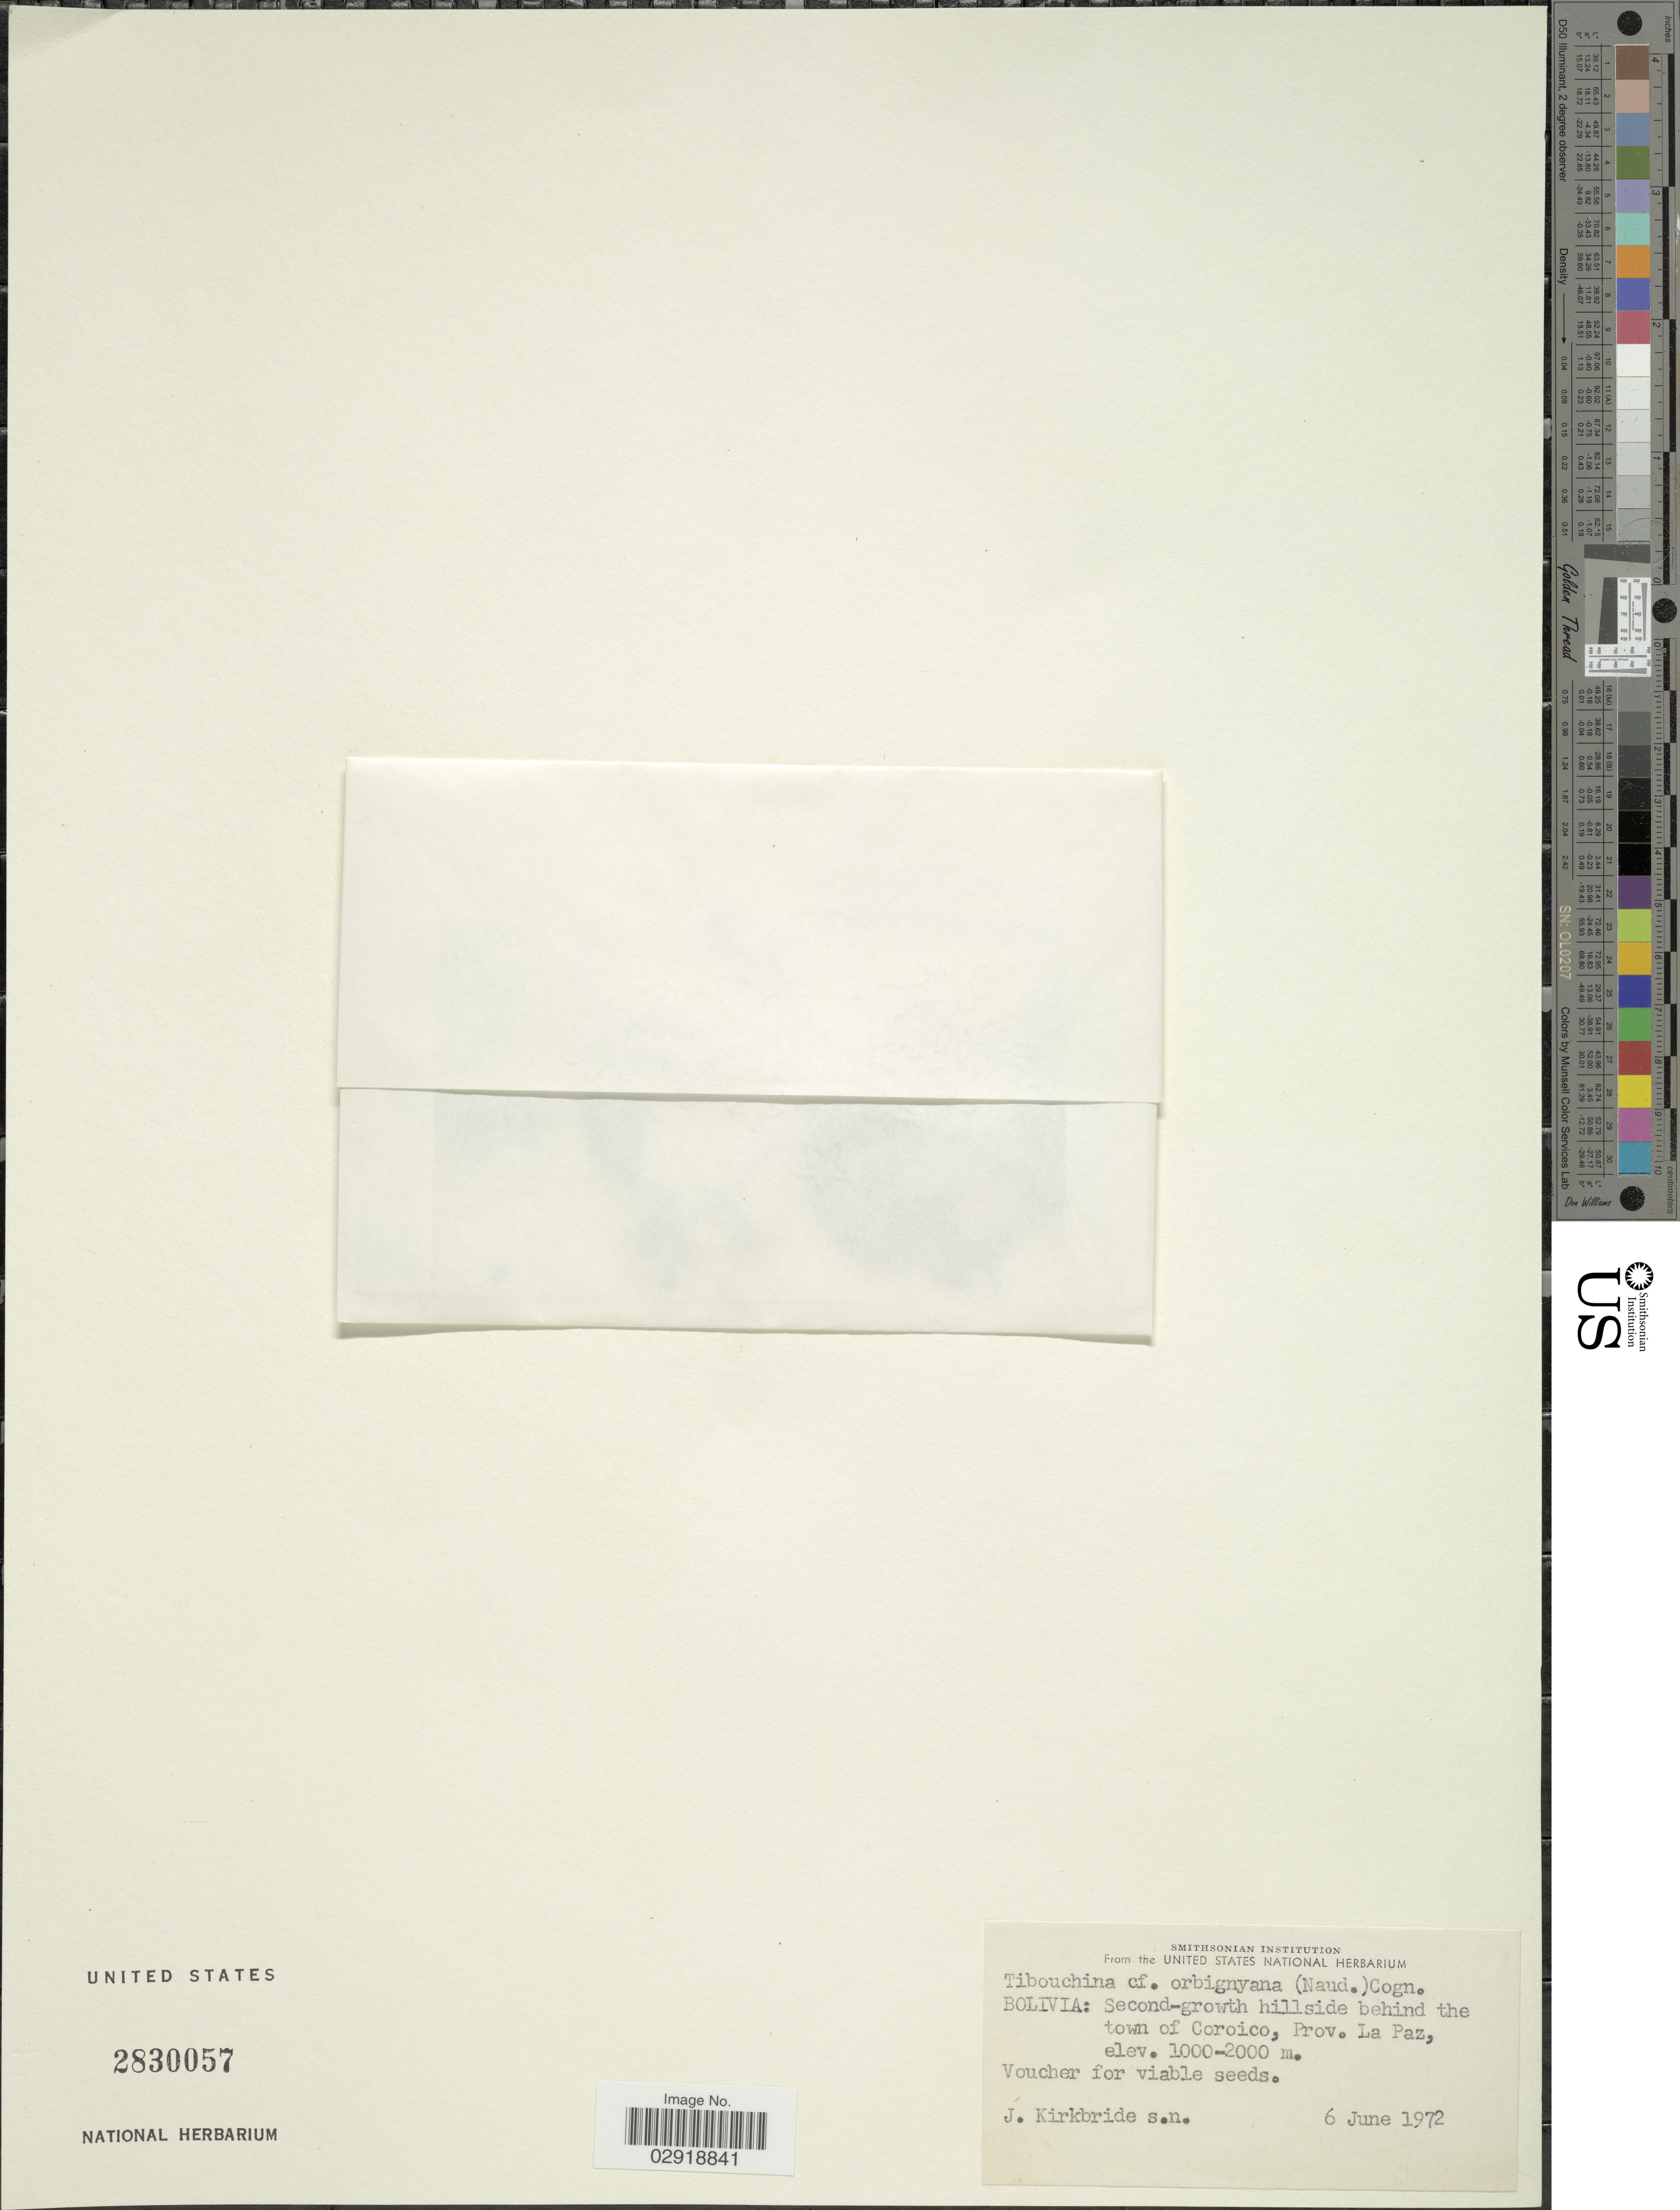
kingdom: Plantae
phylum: Tracheophyta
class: Magnoliopsida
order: Myrtales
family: Melastomataceae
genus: Chaetogastra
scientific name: Chaetogastra orbignyana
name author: (Naudin) P.J.F. Guim. & Michelang.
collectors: J. Kirkbride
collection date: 1972-06-06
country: Bolivia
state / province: La Paz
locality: Second-growth hillside behind the town of Coroico.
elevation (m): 1000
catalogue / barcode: US 2830057